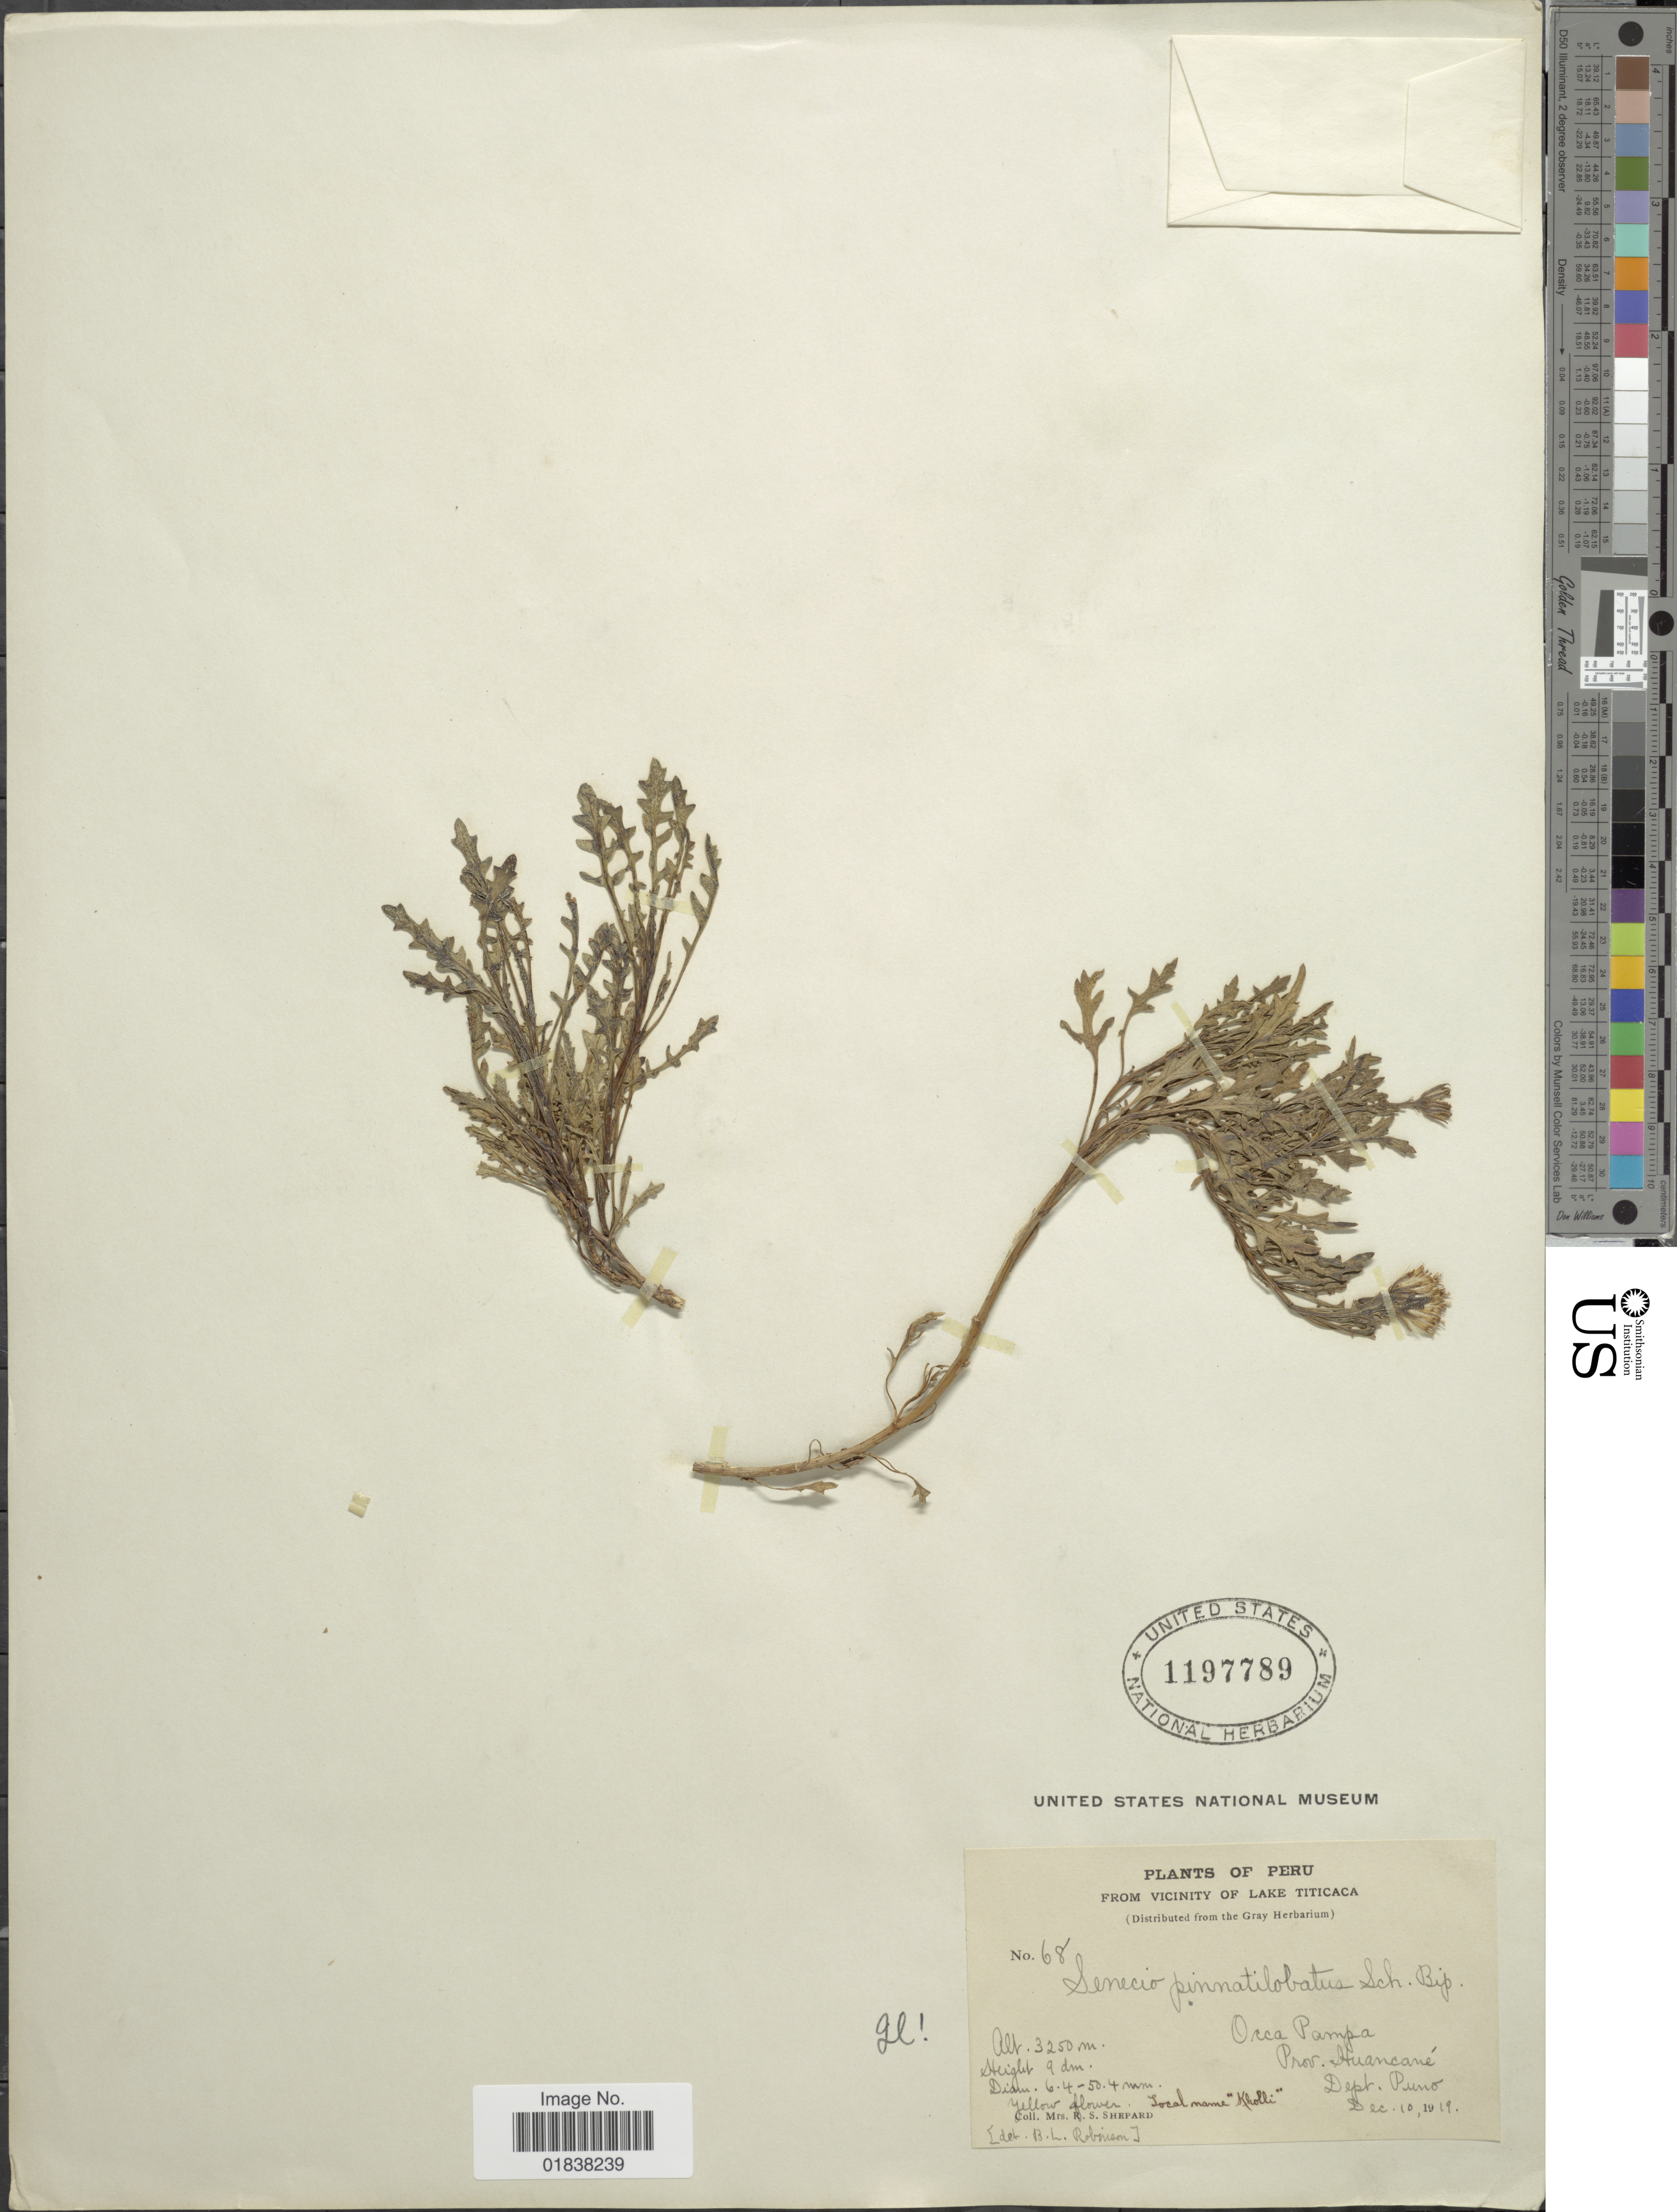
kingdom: Plantae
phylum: Tracheophyta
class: Magnoliopsida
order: Asterales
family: Asteraceae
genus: Senecio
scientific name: Senecio pinnatilobatus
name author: Sch. Bip.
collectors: R. Shepard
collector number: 68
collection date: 1919-12-10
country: Peru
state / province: Puno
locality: Vicinity of Lake Titicaca, Occa Pampa, Prov. Huancane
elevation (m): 3250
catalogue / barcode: US 1197789